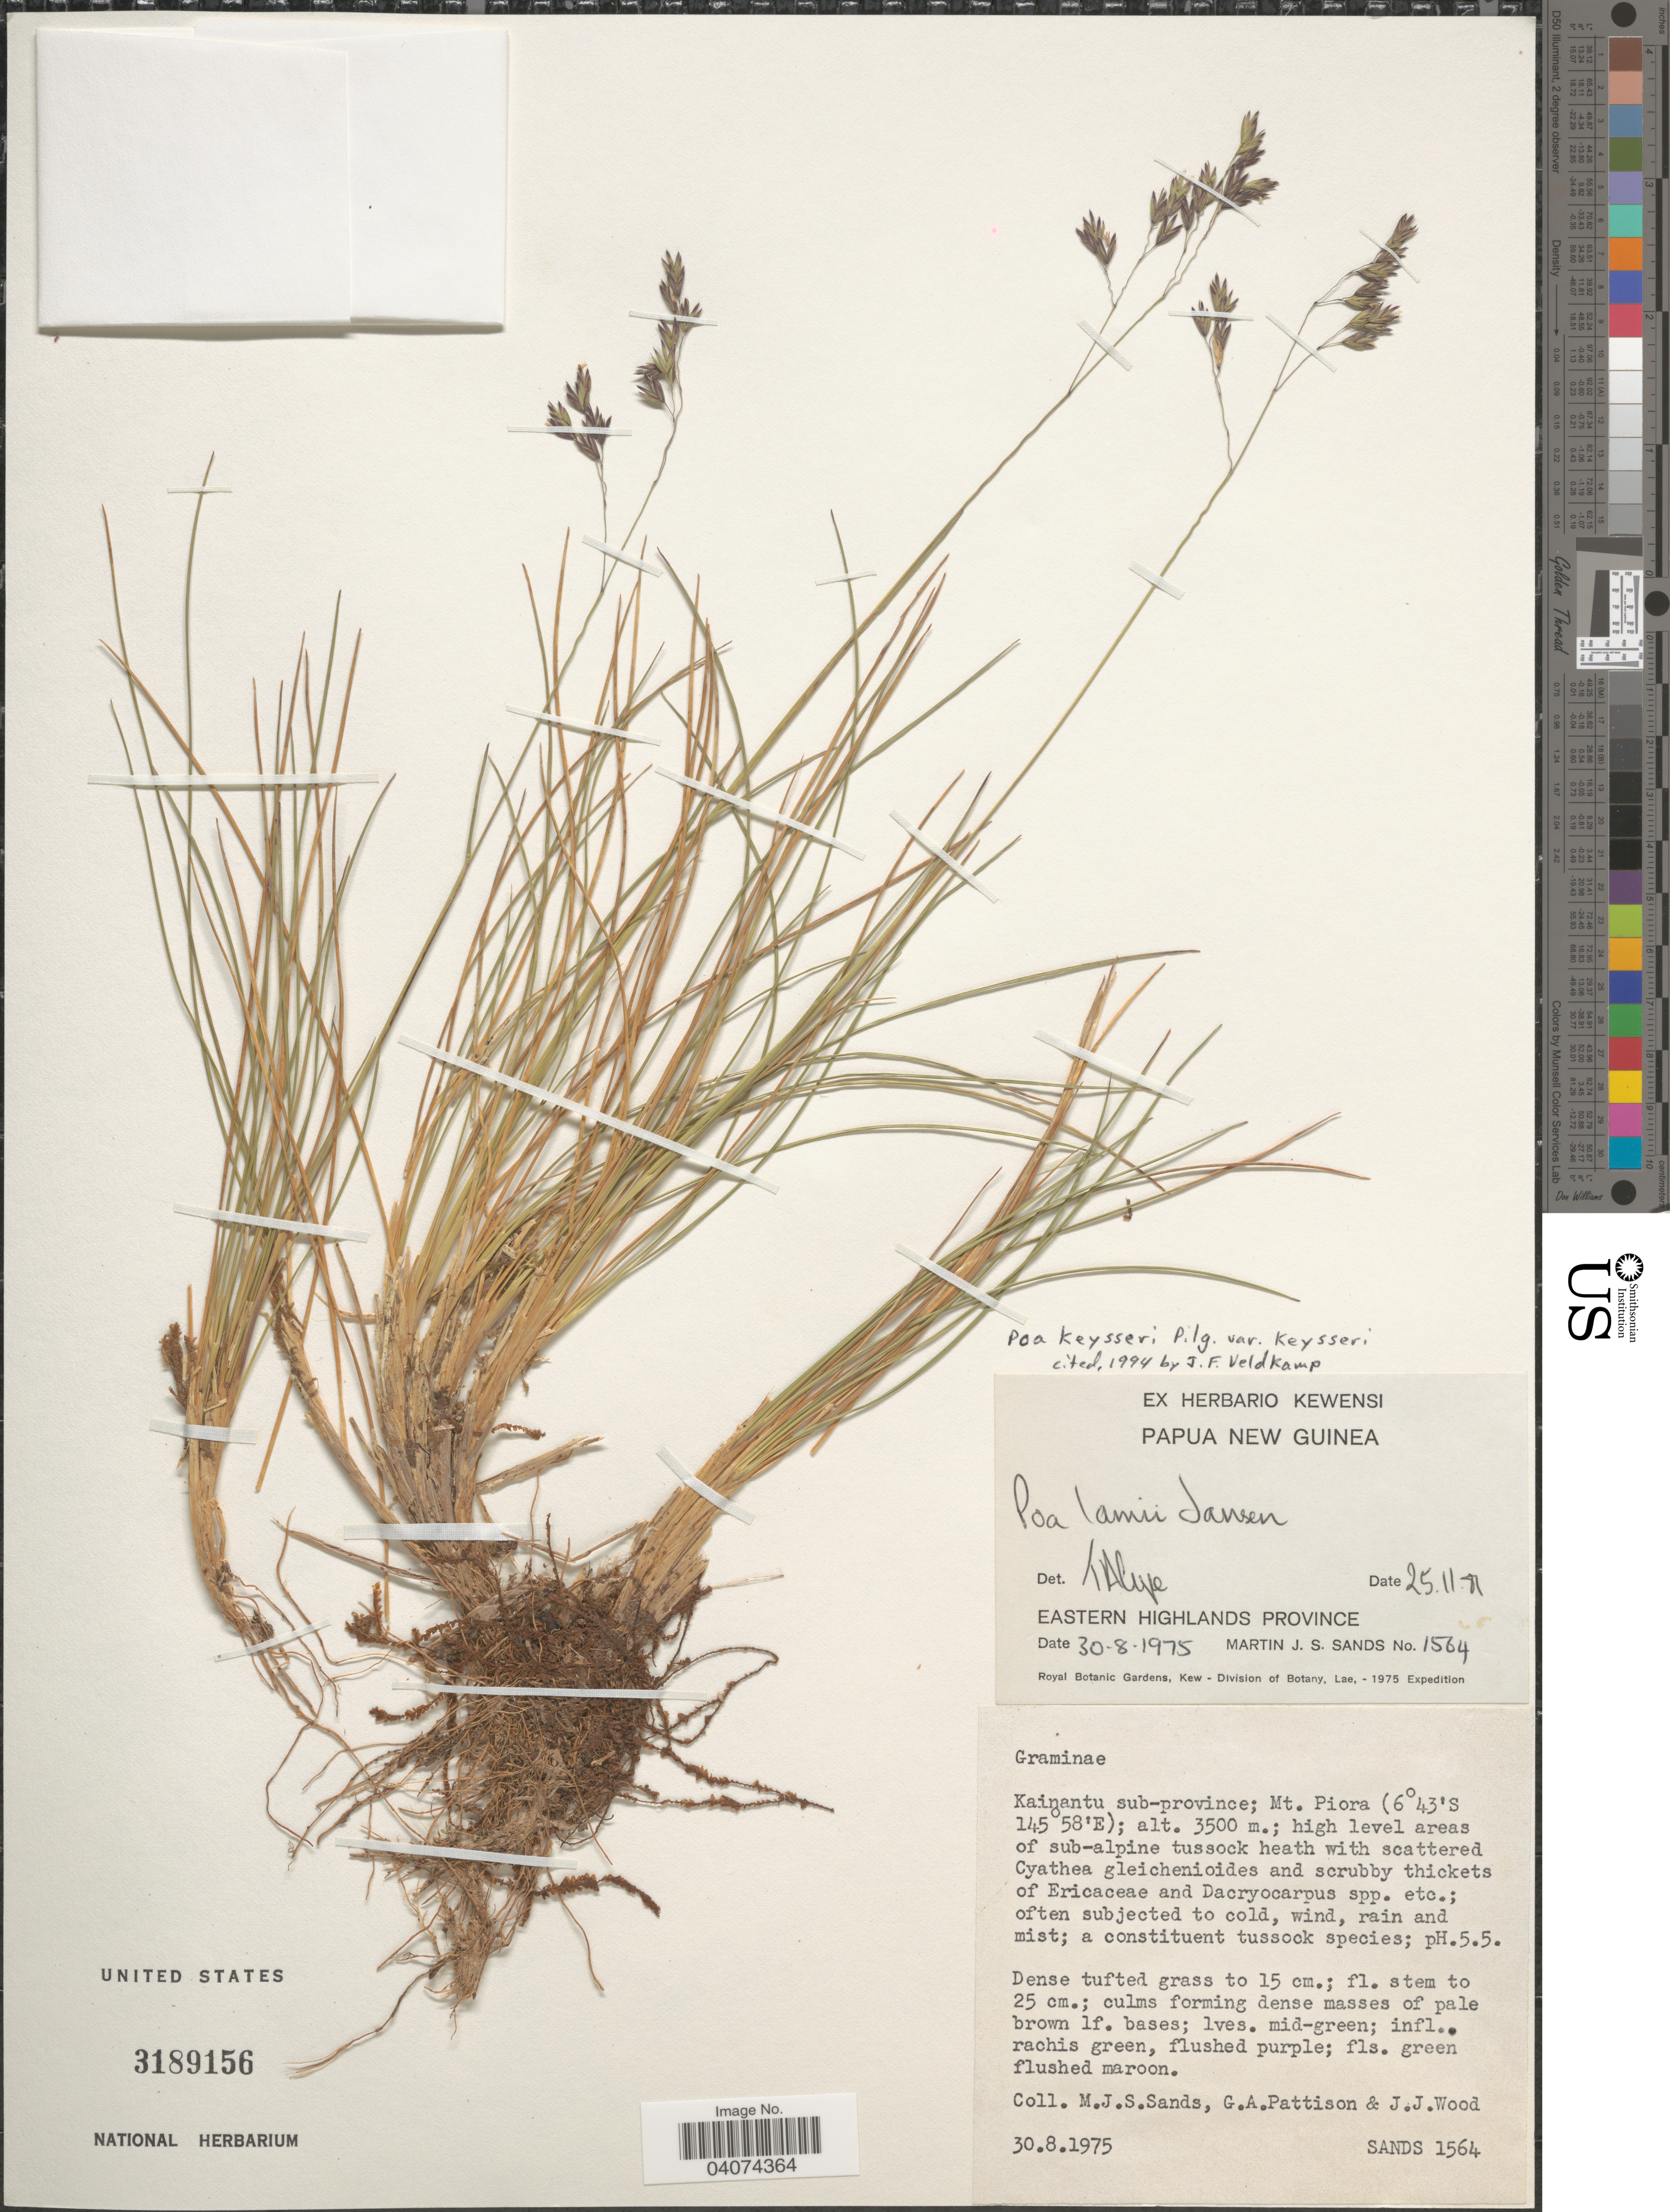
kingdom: Plantae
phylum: Tracheophyta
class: Liliopsida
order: Poales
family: Poaceae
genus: Poa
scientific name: Poa keysseri subsp. keysseri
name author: Pilg.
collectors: M. Sands, G. Pattison & J. Wood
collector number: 1564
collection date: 1975-08-30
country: Papua New Guinea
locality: Eastern Highlands Province. Royal Botanic Gardens, Kew - Division of Botany, Lae, -1975 Expedition. Kainantu sub-province; Mt. Piora.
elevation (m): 3500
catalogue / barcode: US 3189156